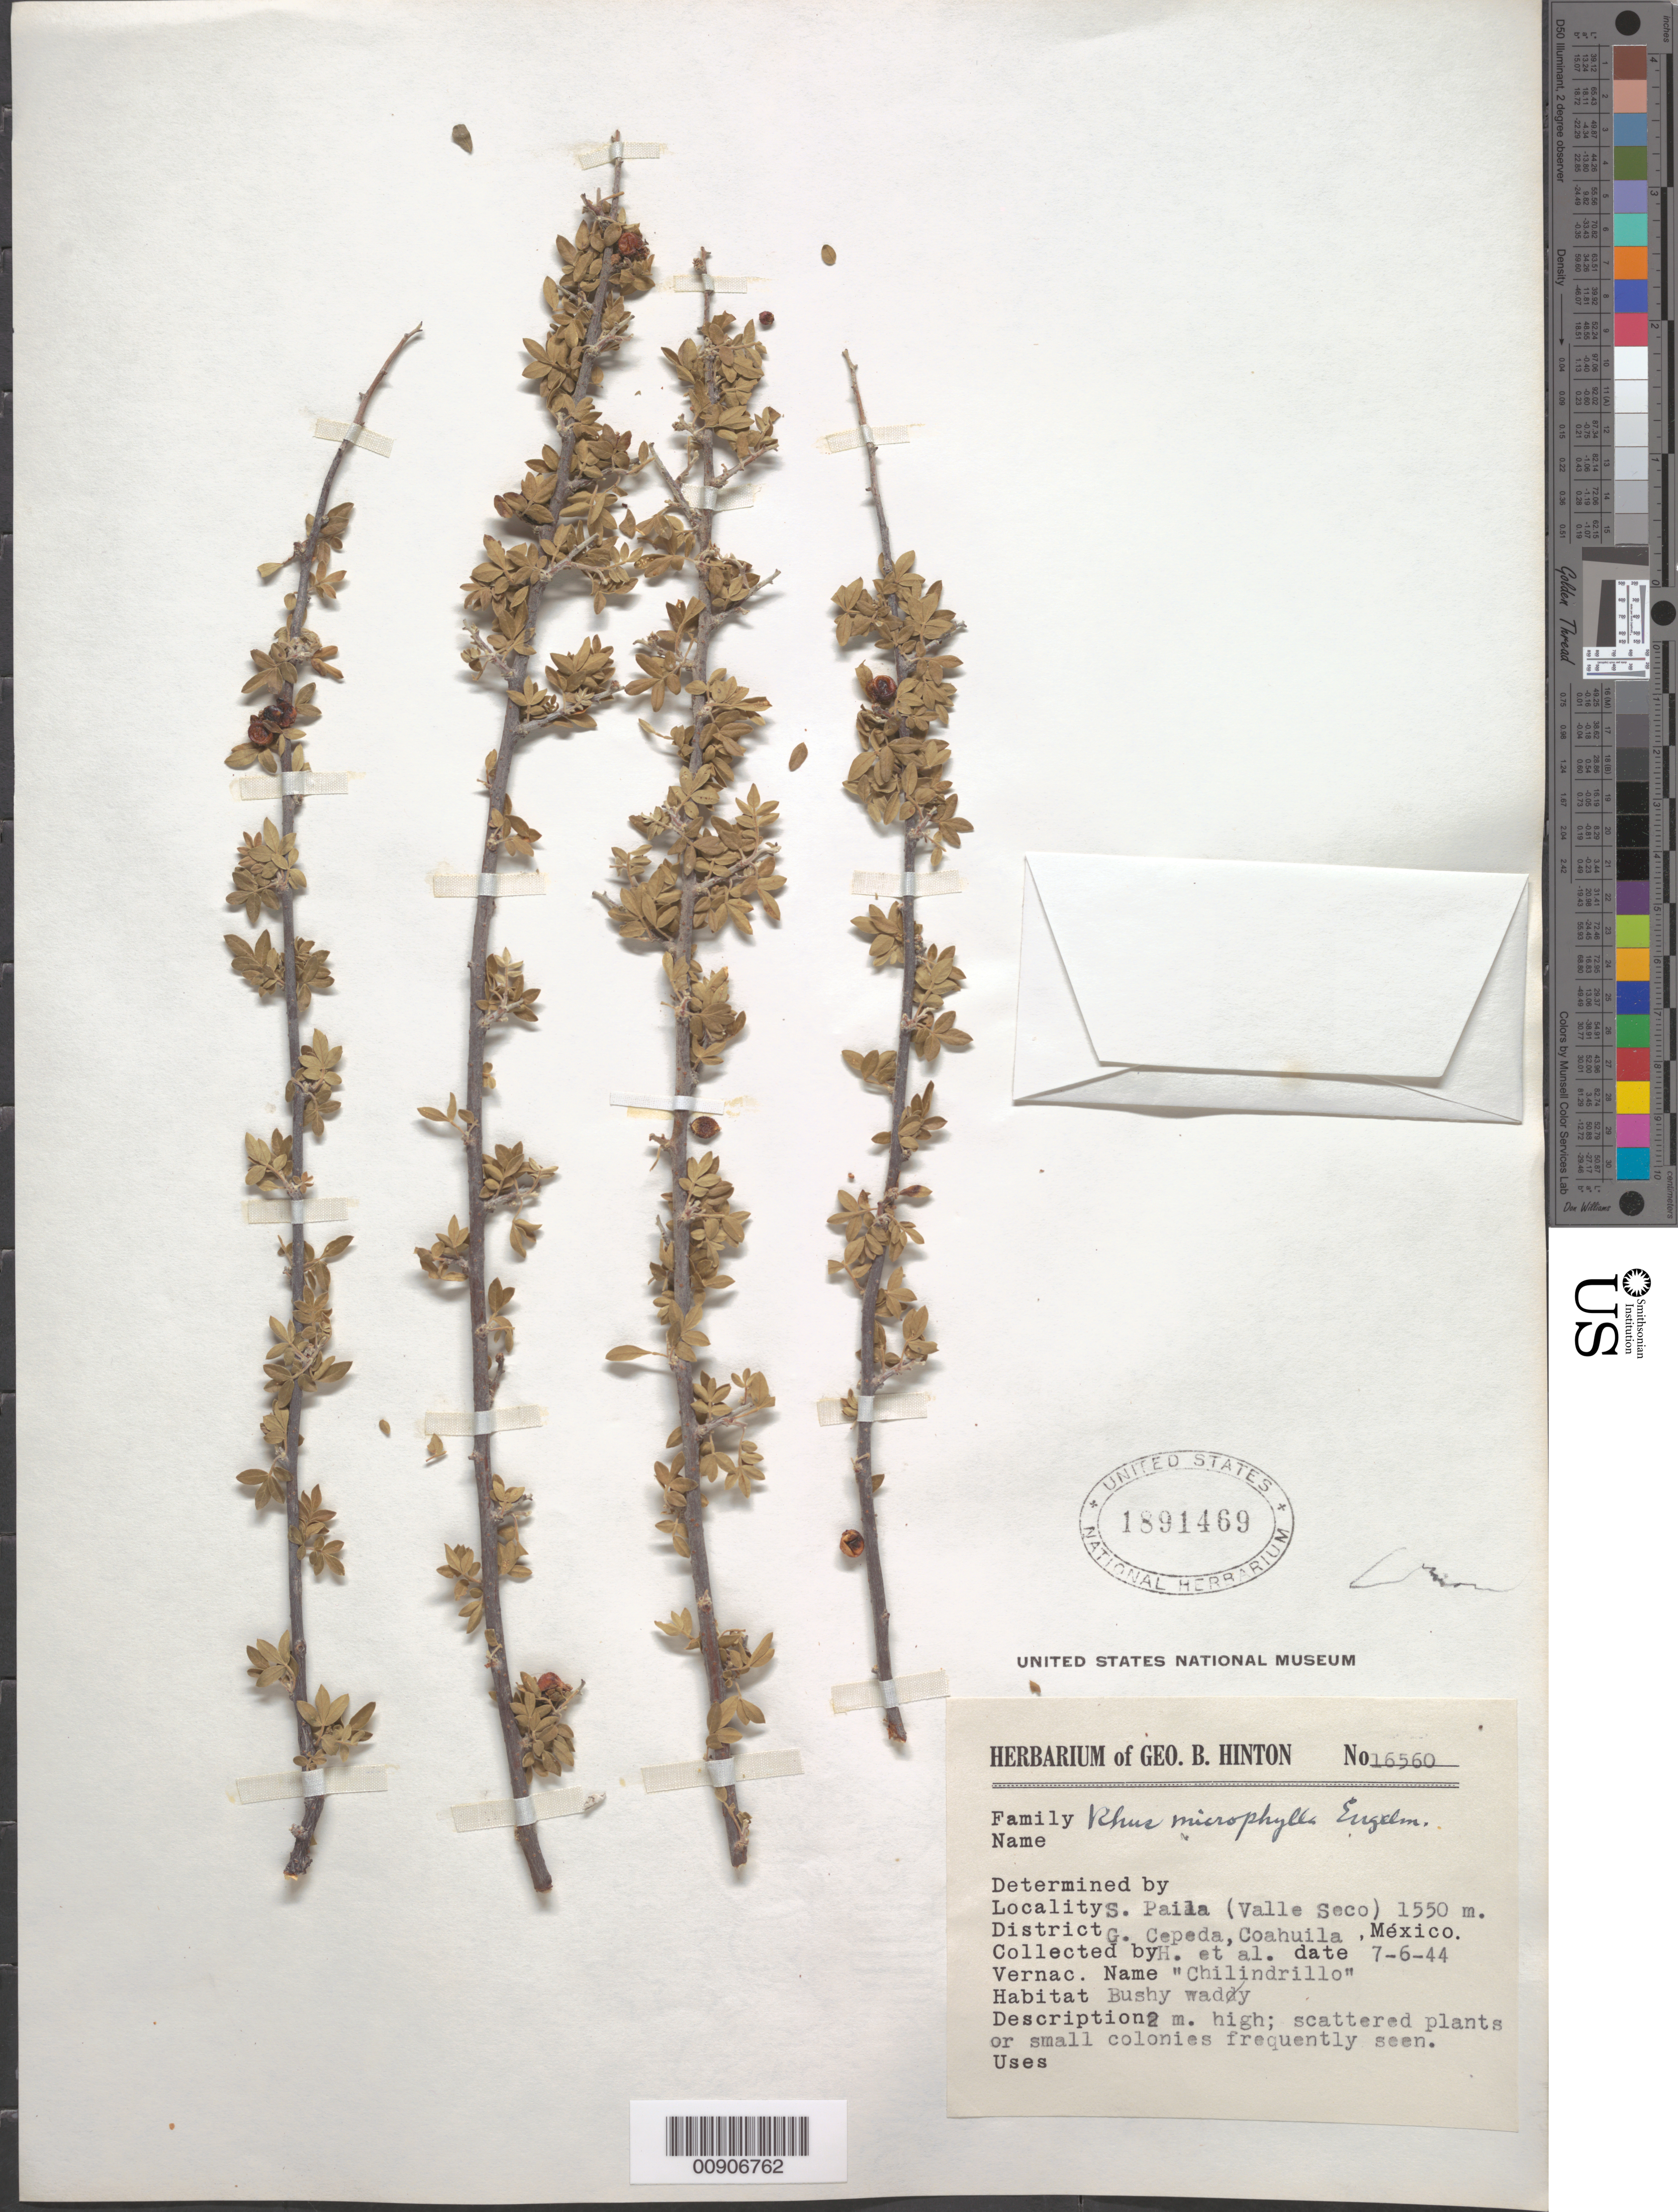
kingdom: Plantae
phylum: Tracheophyta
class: Magnoliopsida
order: Sapindales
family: Anacardiaceae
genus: Rhus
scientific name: Rhus microphylla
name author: Engelm.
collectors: G. B. Hinton & et al.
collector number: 16560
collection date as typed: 06 Jul 1944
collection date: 1944-07-06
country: Mexico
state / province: Coahuila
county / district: General Cepeda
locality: S. Paila (Valle Seco), District G. Cepeda, Coahuila.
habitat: Bushy wady.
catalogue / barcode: US 1891469